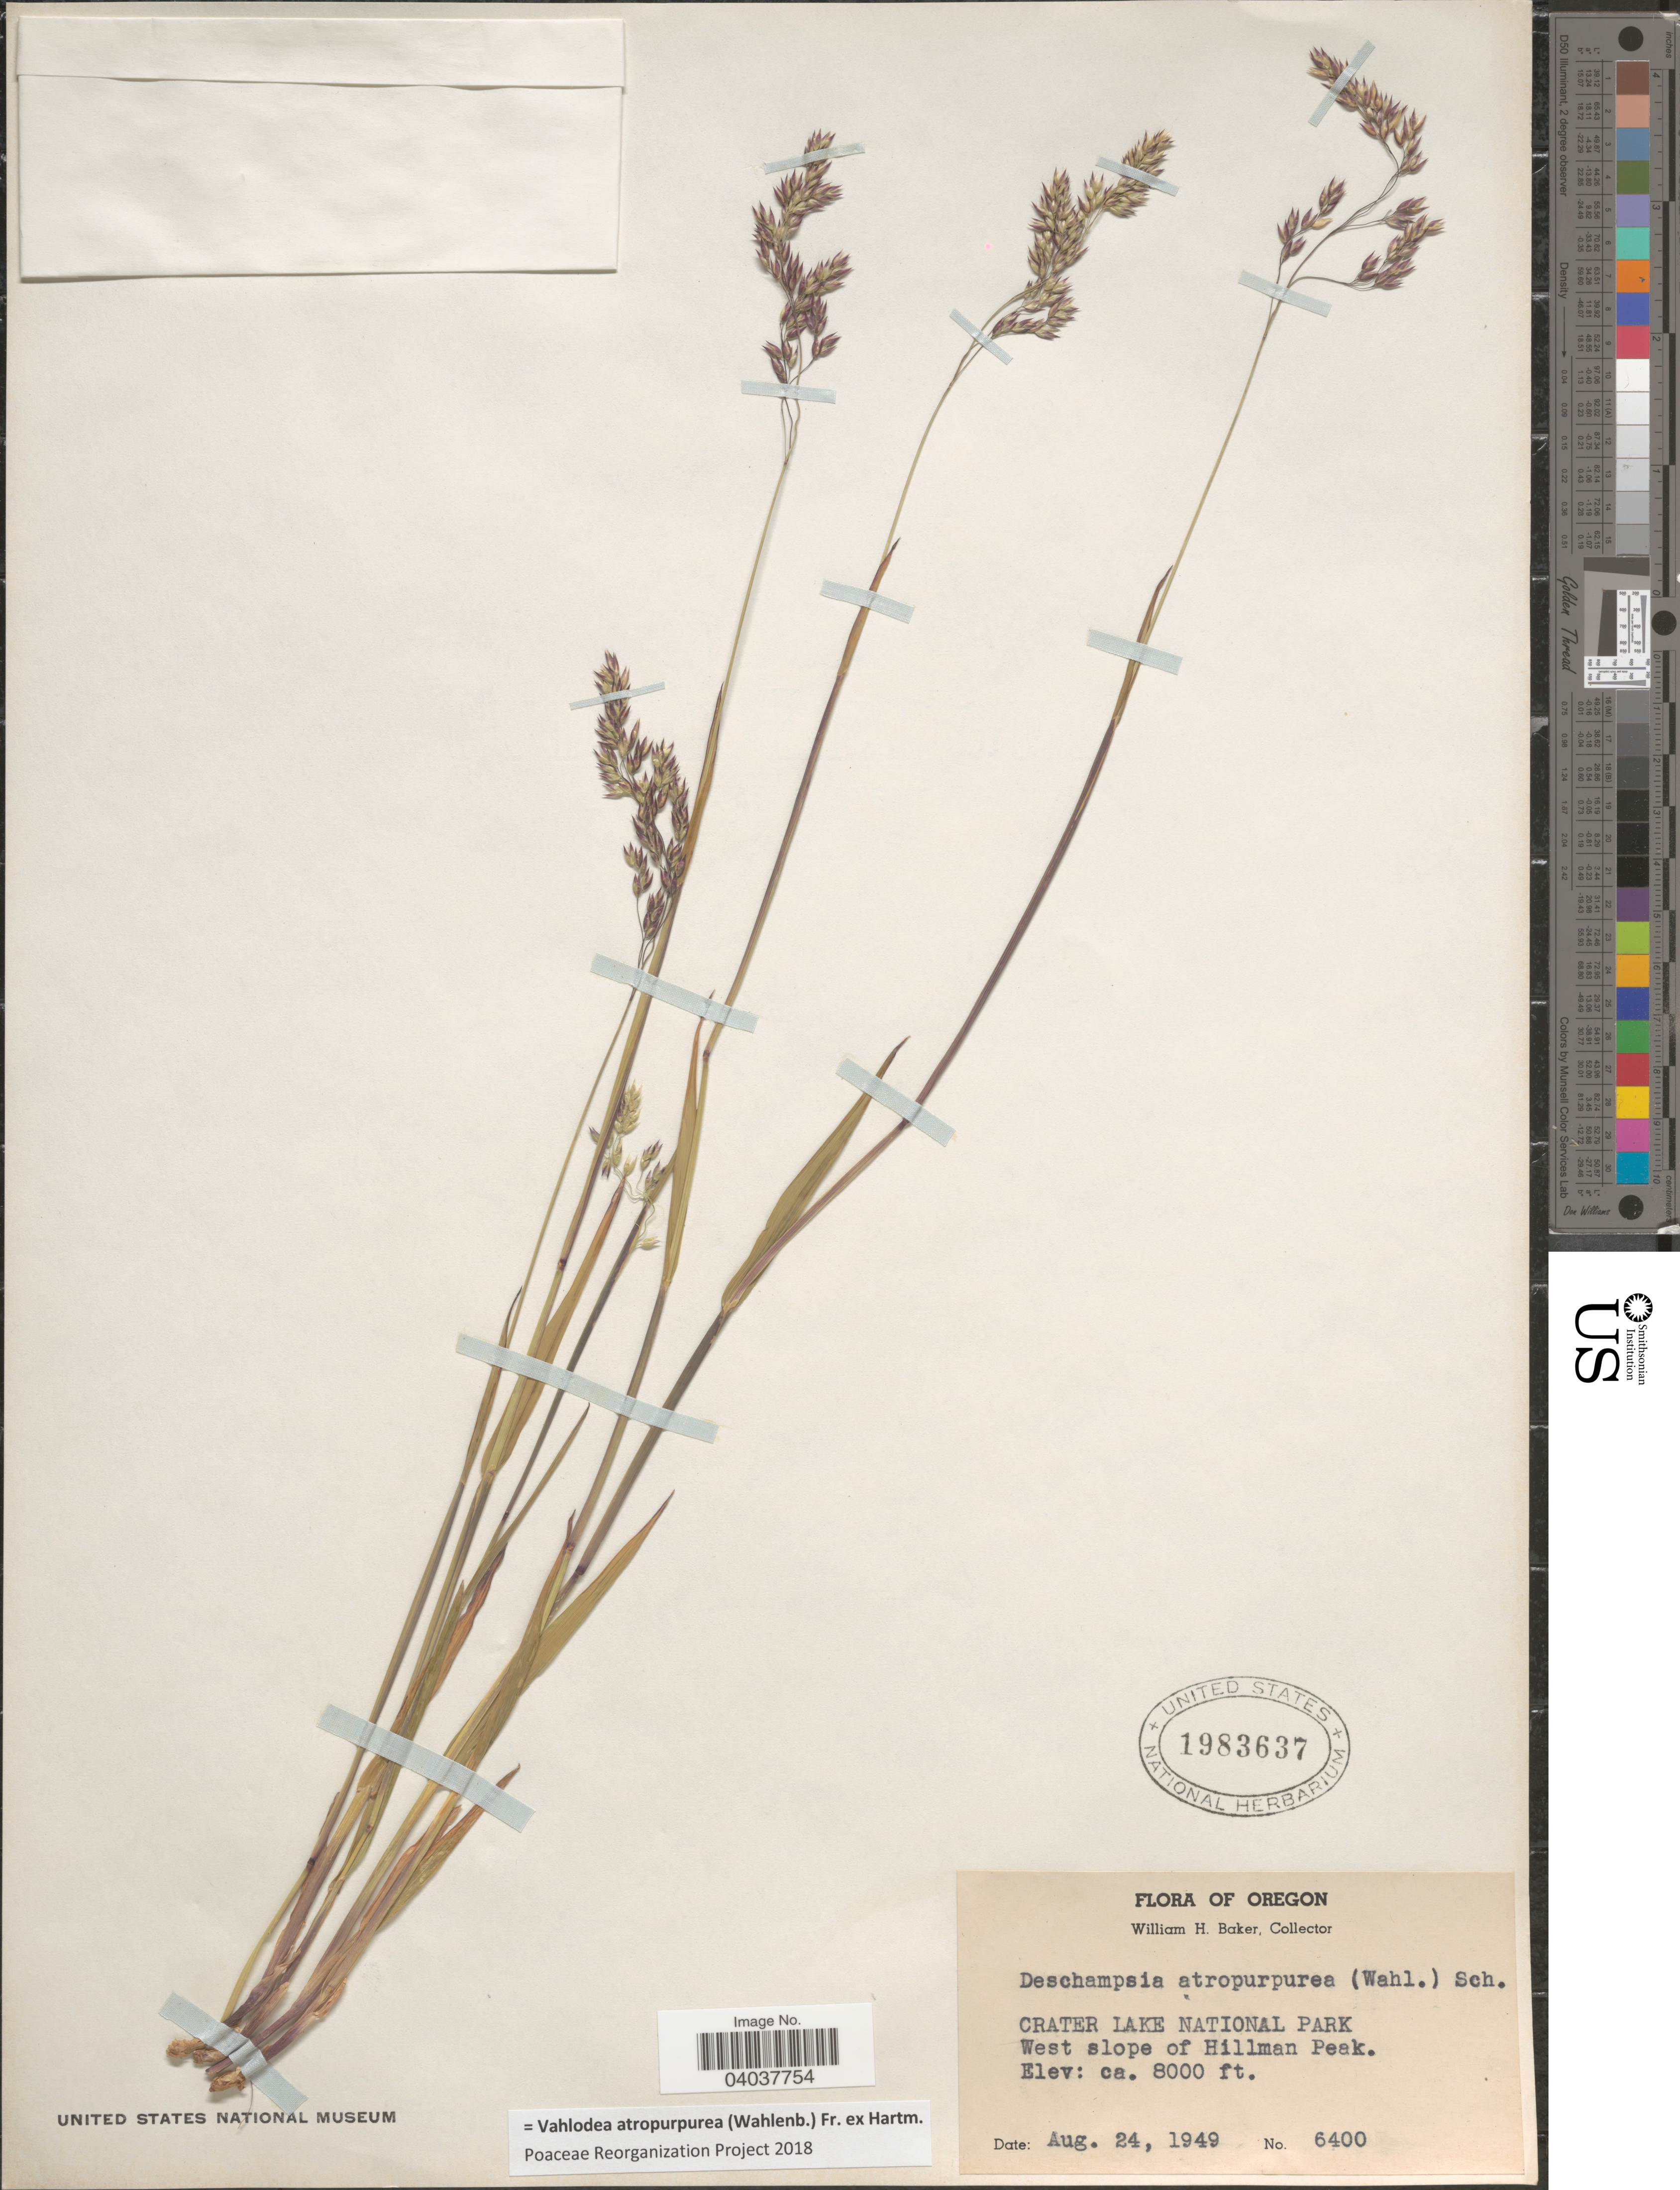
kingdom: Plantae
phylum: Tracheophyta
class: Liliopsida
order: Poales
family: Poaceae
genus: Vahlodea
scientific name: Vahlodea atropurpurea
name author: (Wahlenb.) Fr. ex Hartm.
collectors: W. H. Baker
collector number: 6400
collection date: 1949-08-24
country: United States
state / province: Oregon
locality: Crater Lake National Park. West slope of Hillman Peak.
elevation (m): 2438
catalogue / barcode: US 1983637